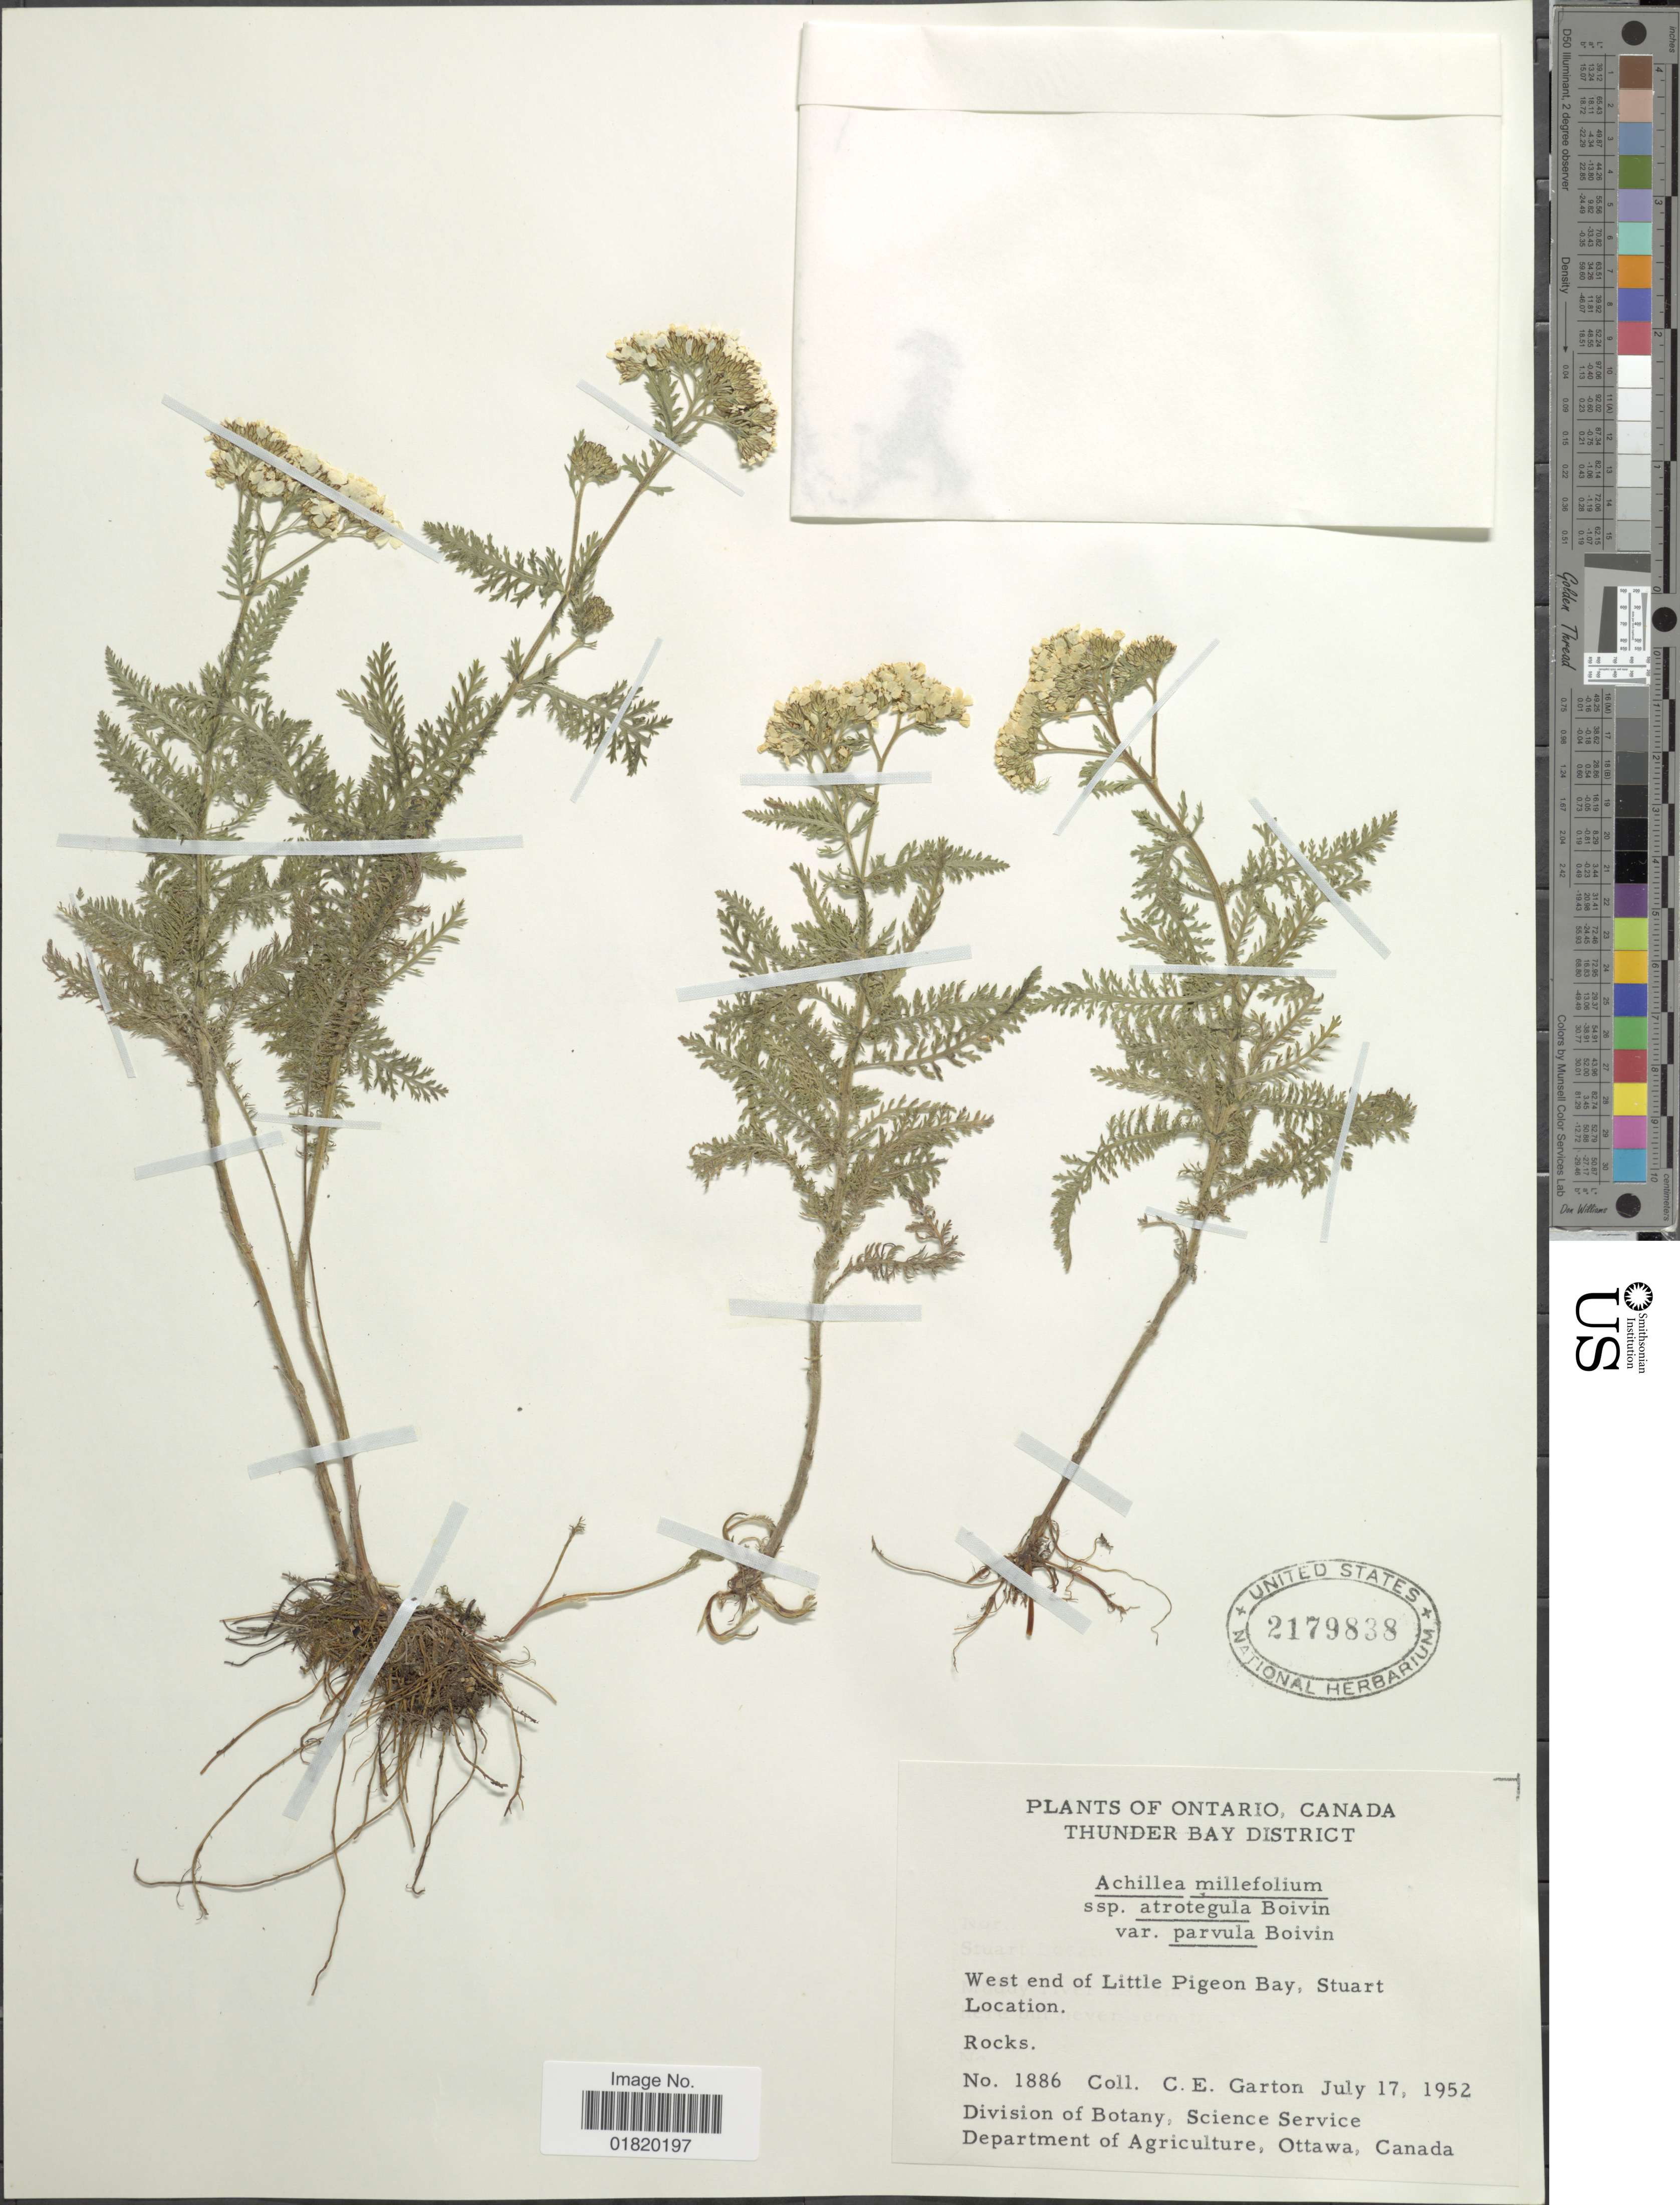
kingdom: Plantae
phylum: Tracheophyta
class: Magnoliopsida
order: Asterales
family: Asteraceae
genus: Achillea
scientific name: Achillea millefolium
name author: L.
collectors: C. E. Garton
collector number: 1886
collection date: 1952-07-17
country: Canada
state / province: Ontario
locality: Thunder Bay District. West end of Little Pigeon Bay, Stuart Location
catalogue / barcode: US 2179838